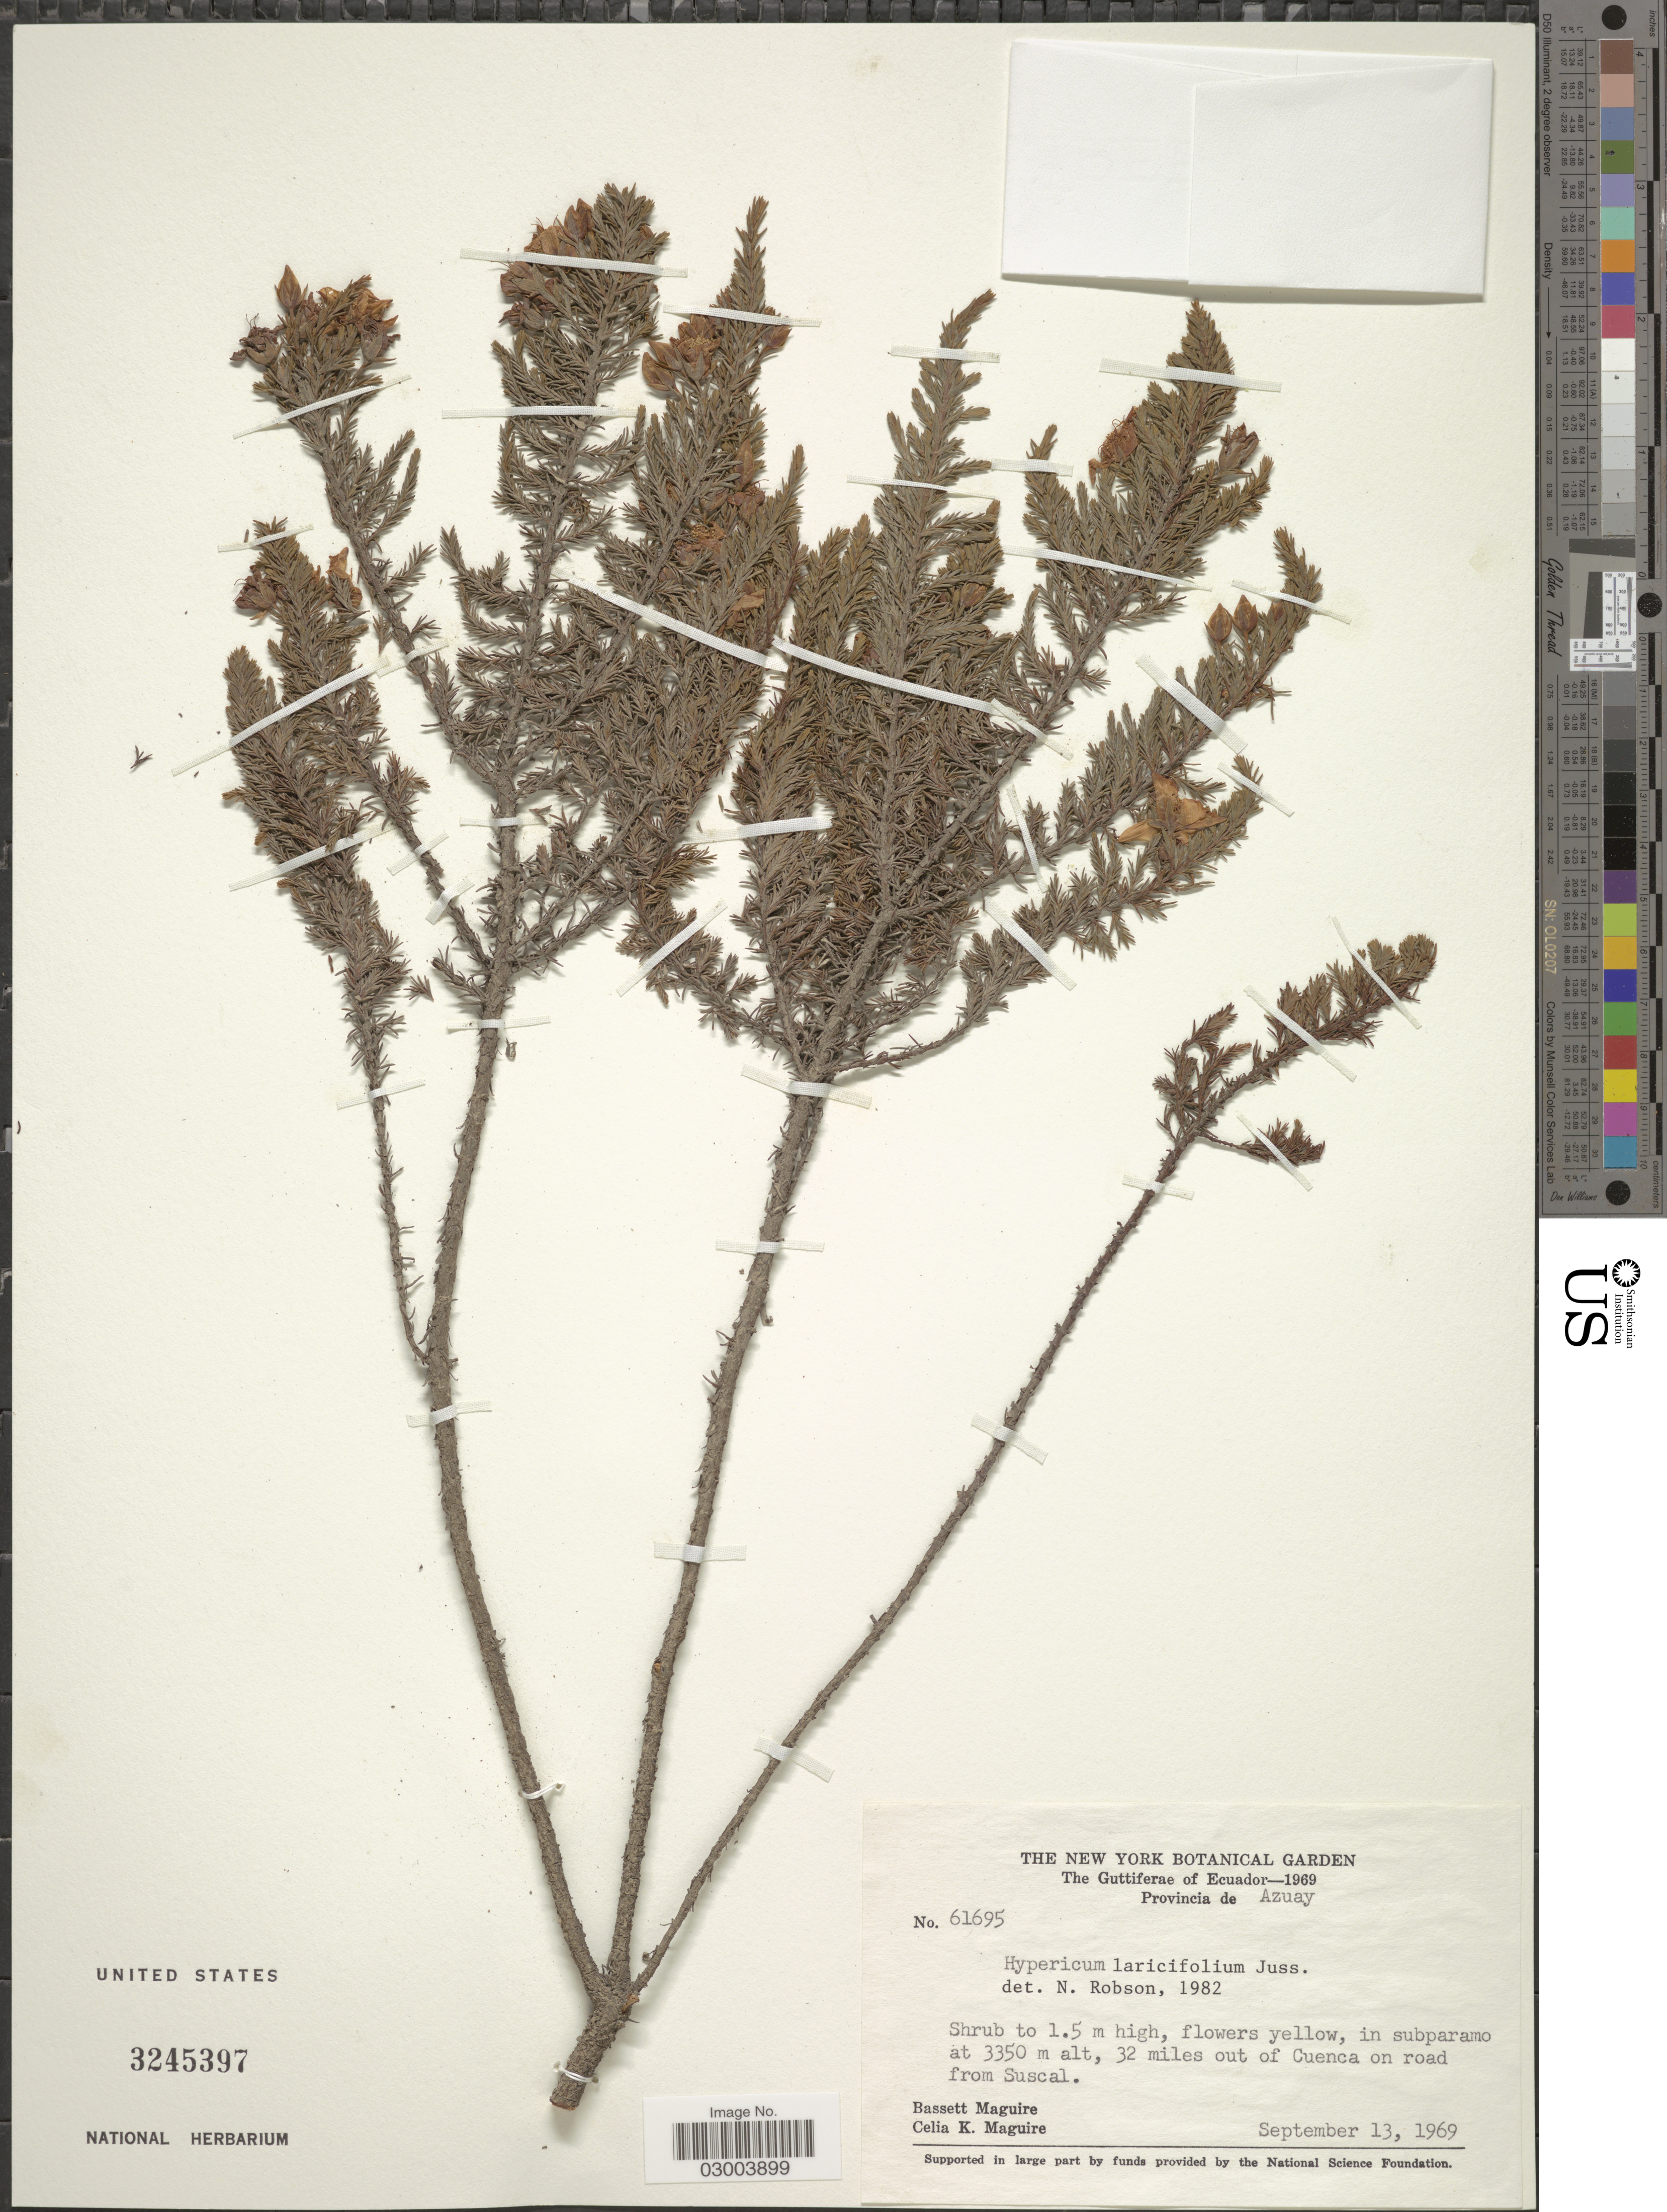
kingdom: Plantae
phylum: Tracheophyta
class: Magnoliopsida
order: Malpighiales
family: Hypericaceae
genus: Hypericum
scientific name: Hypericum laricifolium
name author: Juss.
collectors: B. Maguire & C. K. Maguire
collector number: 61695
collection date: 1969-09-13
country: Ecuador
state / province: Azuay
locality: The Guttiferae of Ecuador, 32 miles out of Cuenca on road from Suscal.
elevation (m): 3350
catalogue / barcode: US 3245397